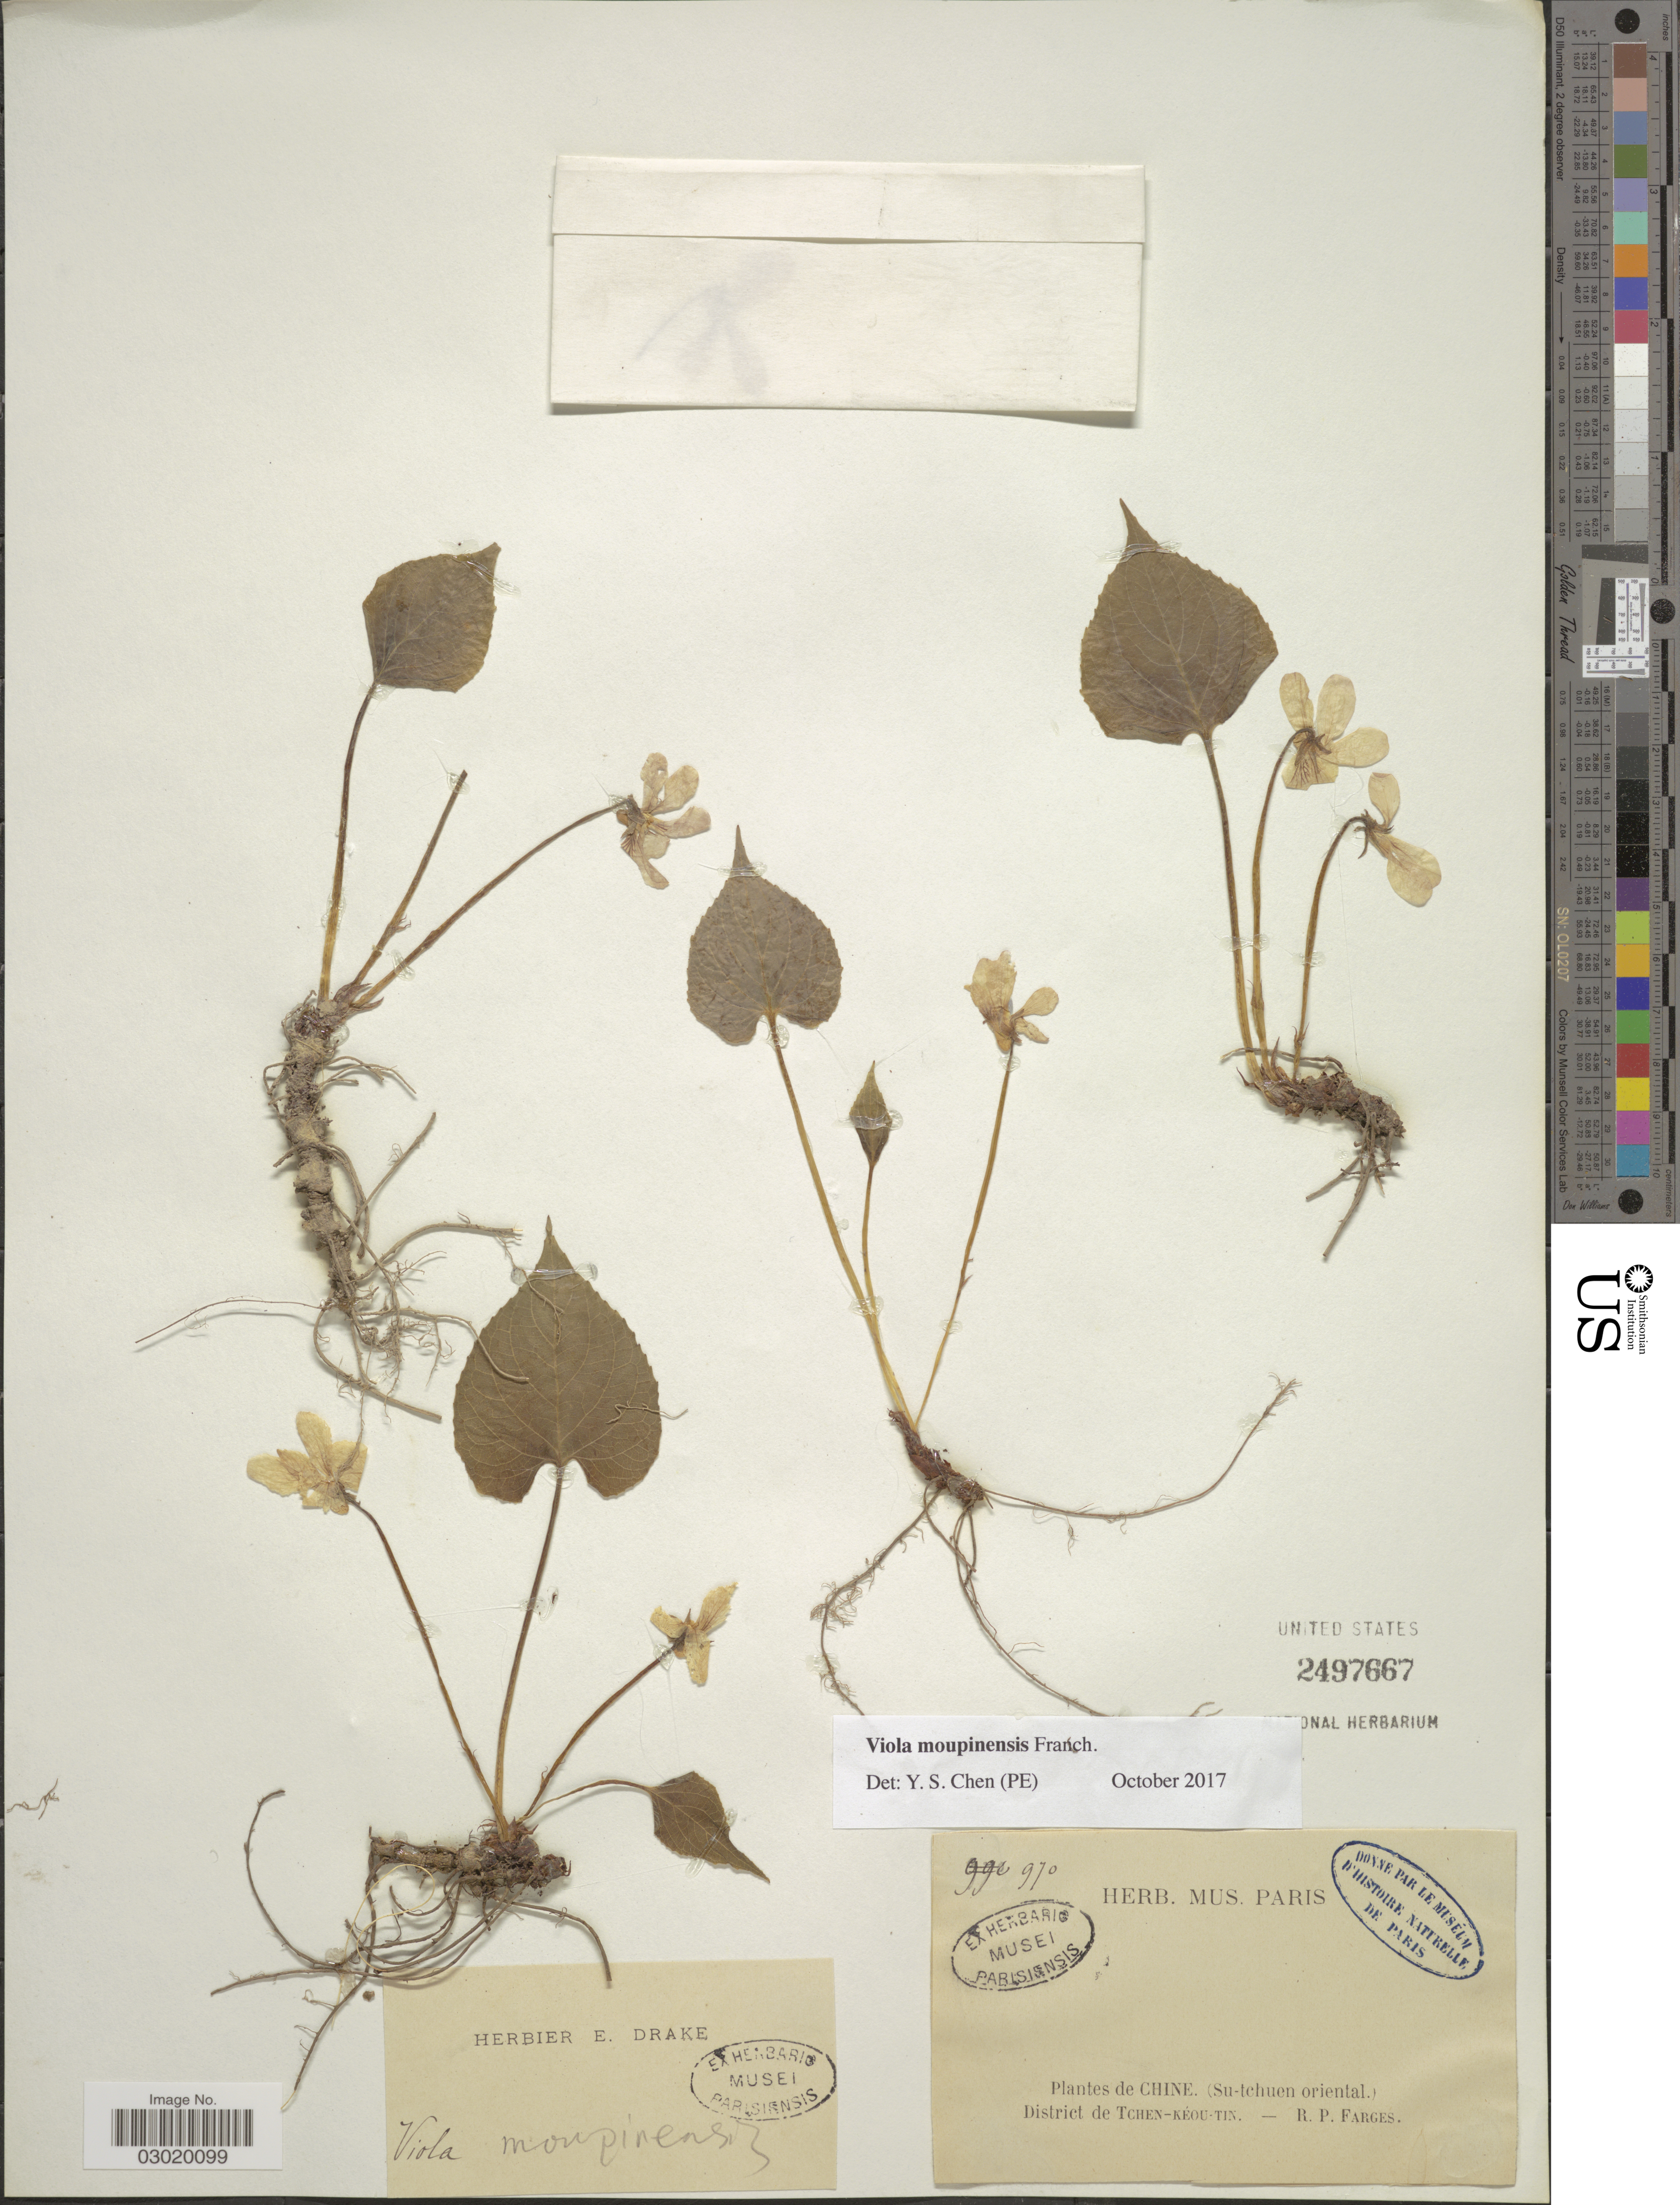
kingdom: Plantae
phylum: Tracheophyta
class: Magnoliopsida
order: Malpighiales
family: Violaceae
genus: Viola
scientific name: Viola moupinensis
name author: Franch.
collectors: R. Farges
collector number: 970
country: China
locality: Chine (Su-tehuen oriental) District de Tchen-Kéou-Tin.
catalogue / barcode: US 2497667